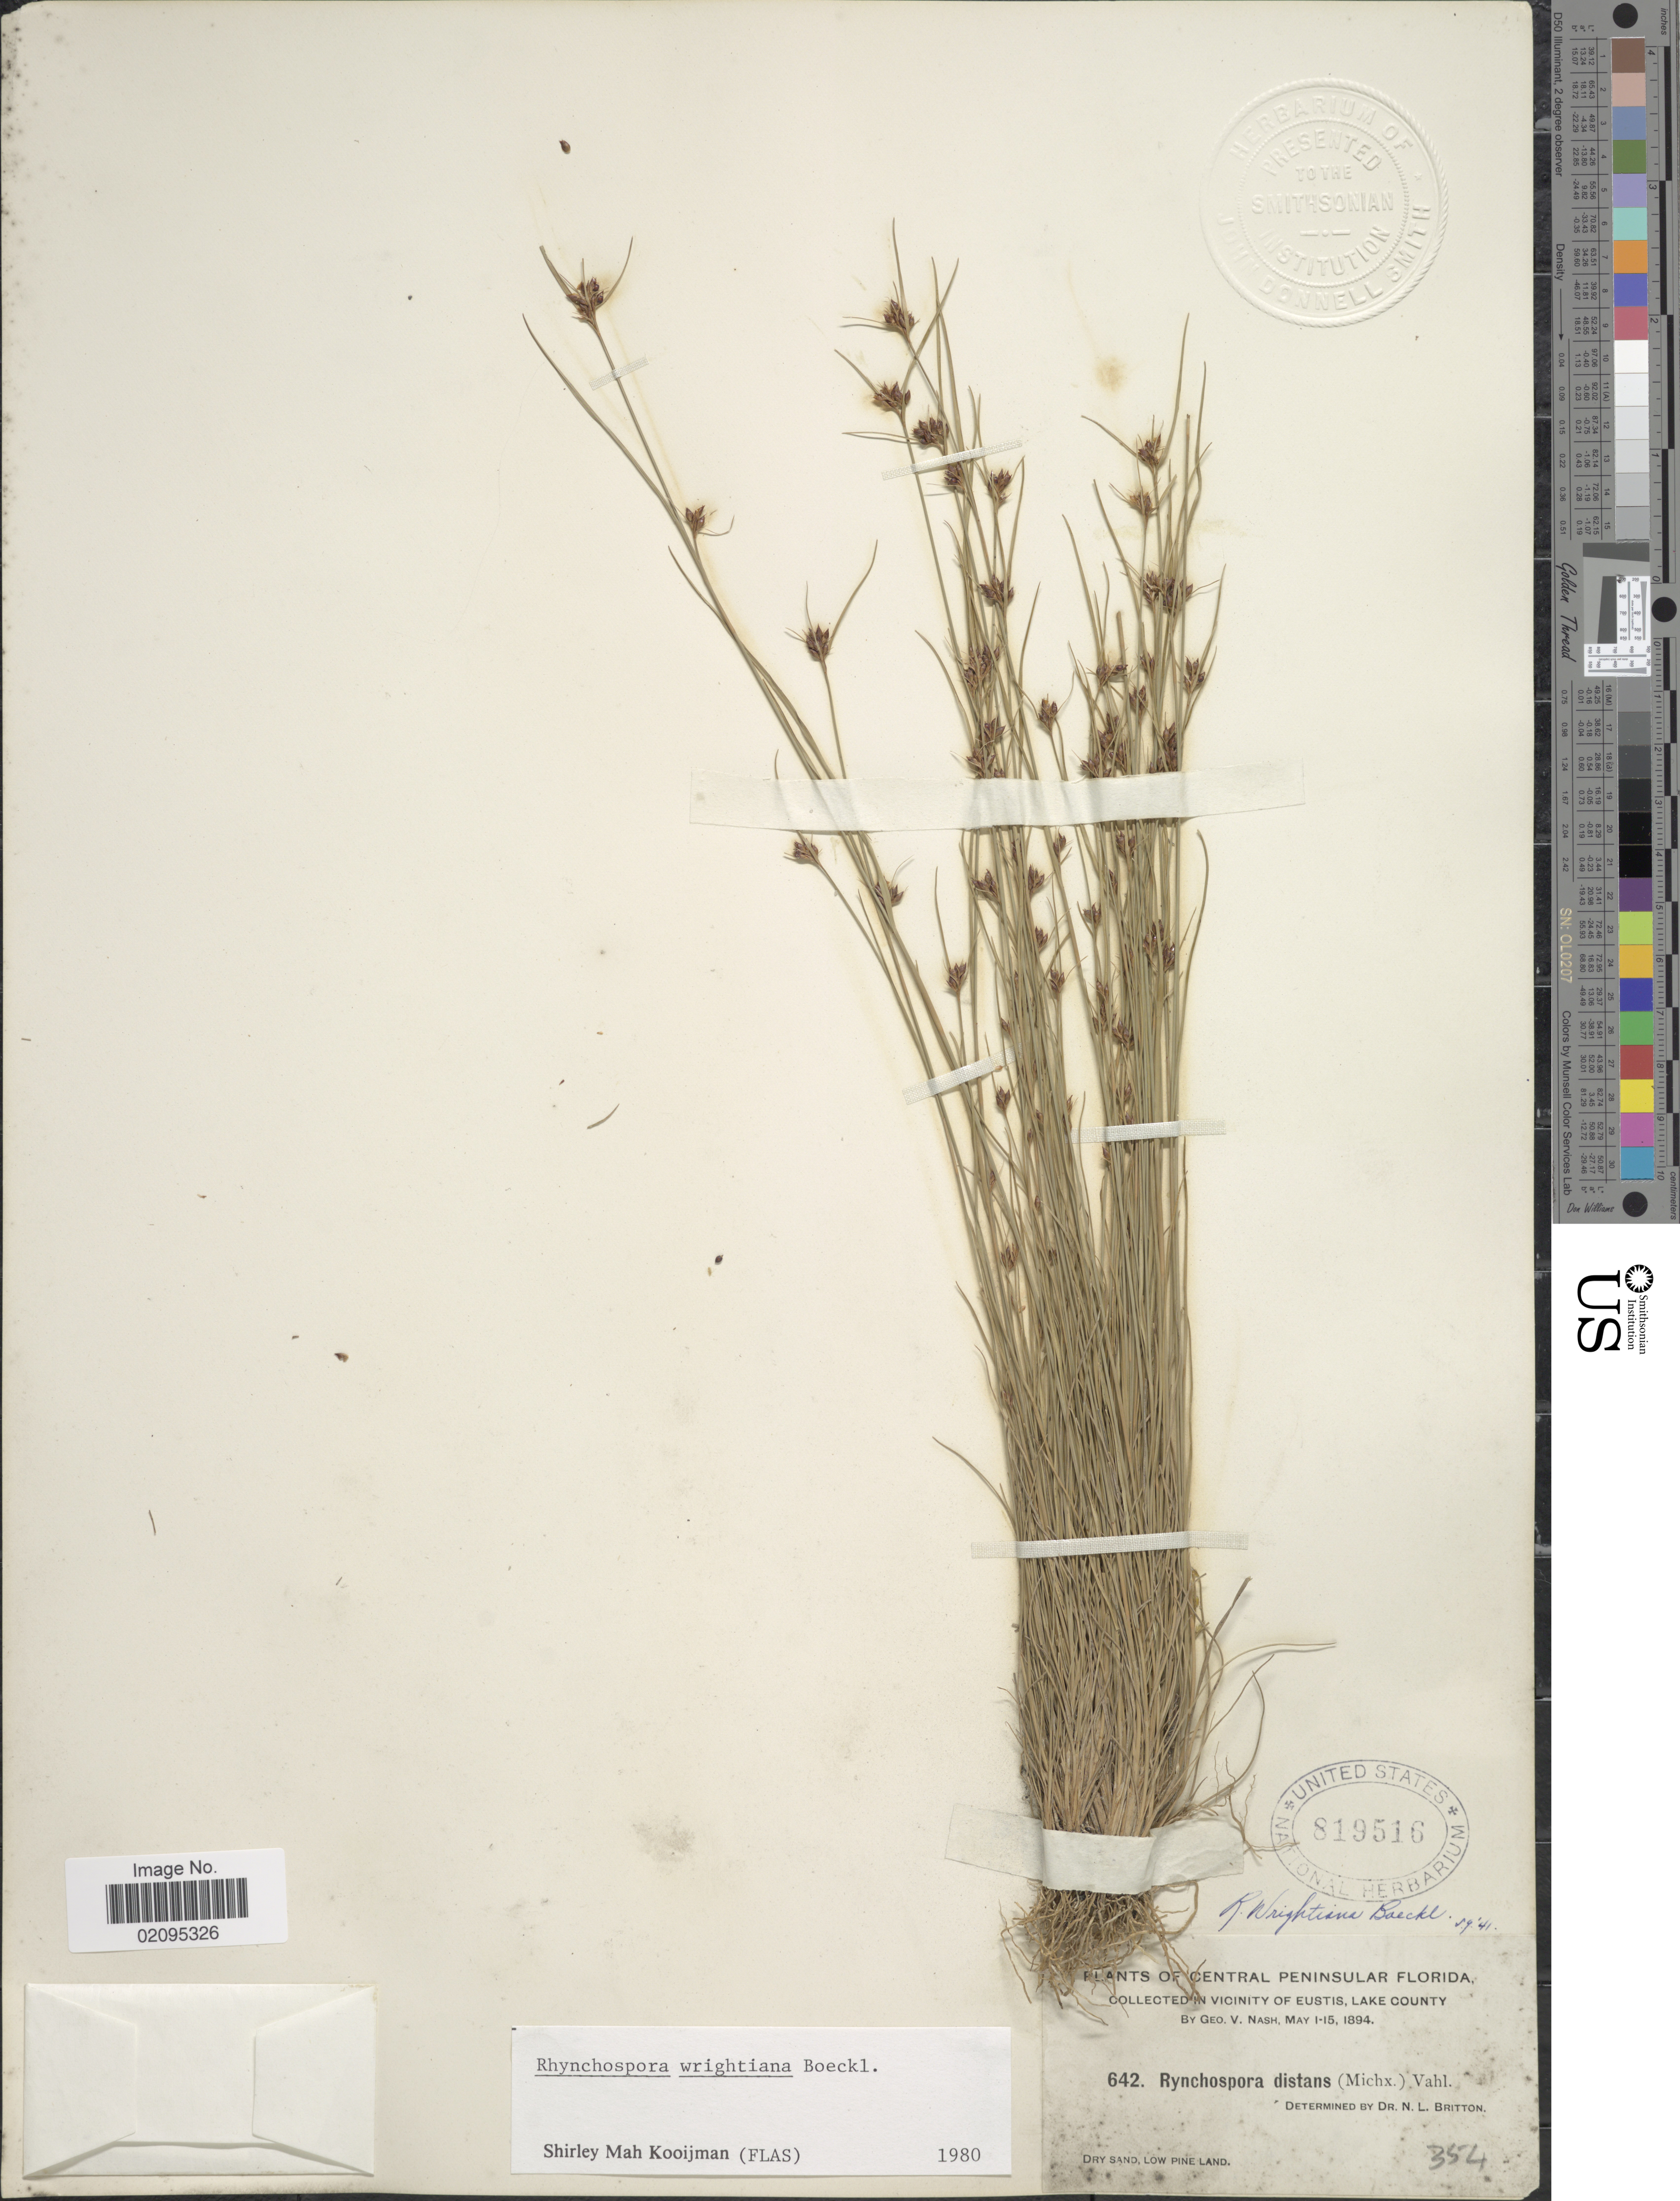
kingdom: Plantae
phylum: Tracheophyta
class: Liliopsida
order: Poales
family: Cyperaceae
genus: Rhynchospora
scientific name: Rhynchospora wrightiana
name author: Boeckeler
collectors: G. V. Nash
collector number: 642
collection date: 1894-05-01/1894-05-15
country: United States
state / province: Florida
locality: Central Peninsular Florida, in vicinity of Eustis, Lake County.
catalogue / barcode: US 819516